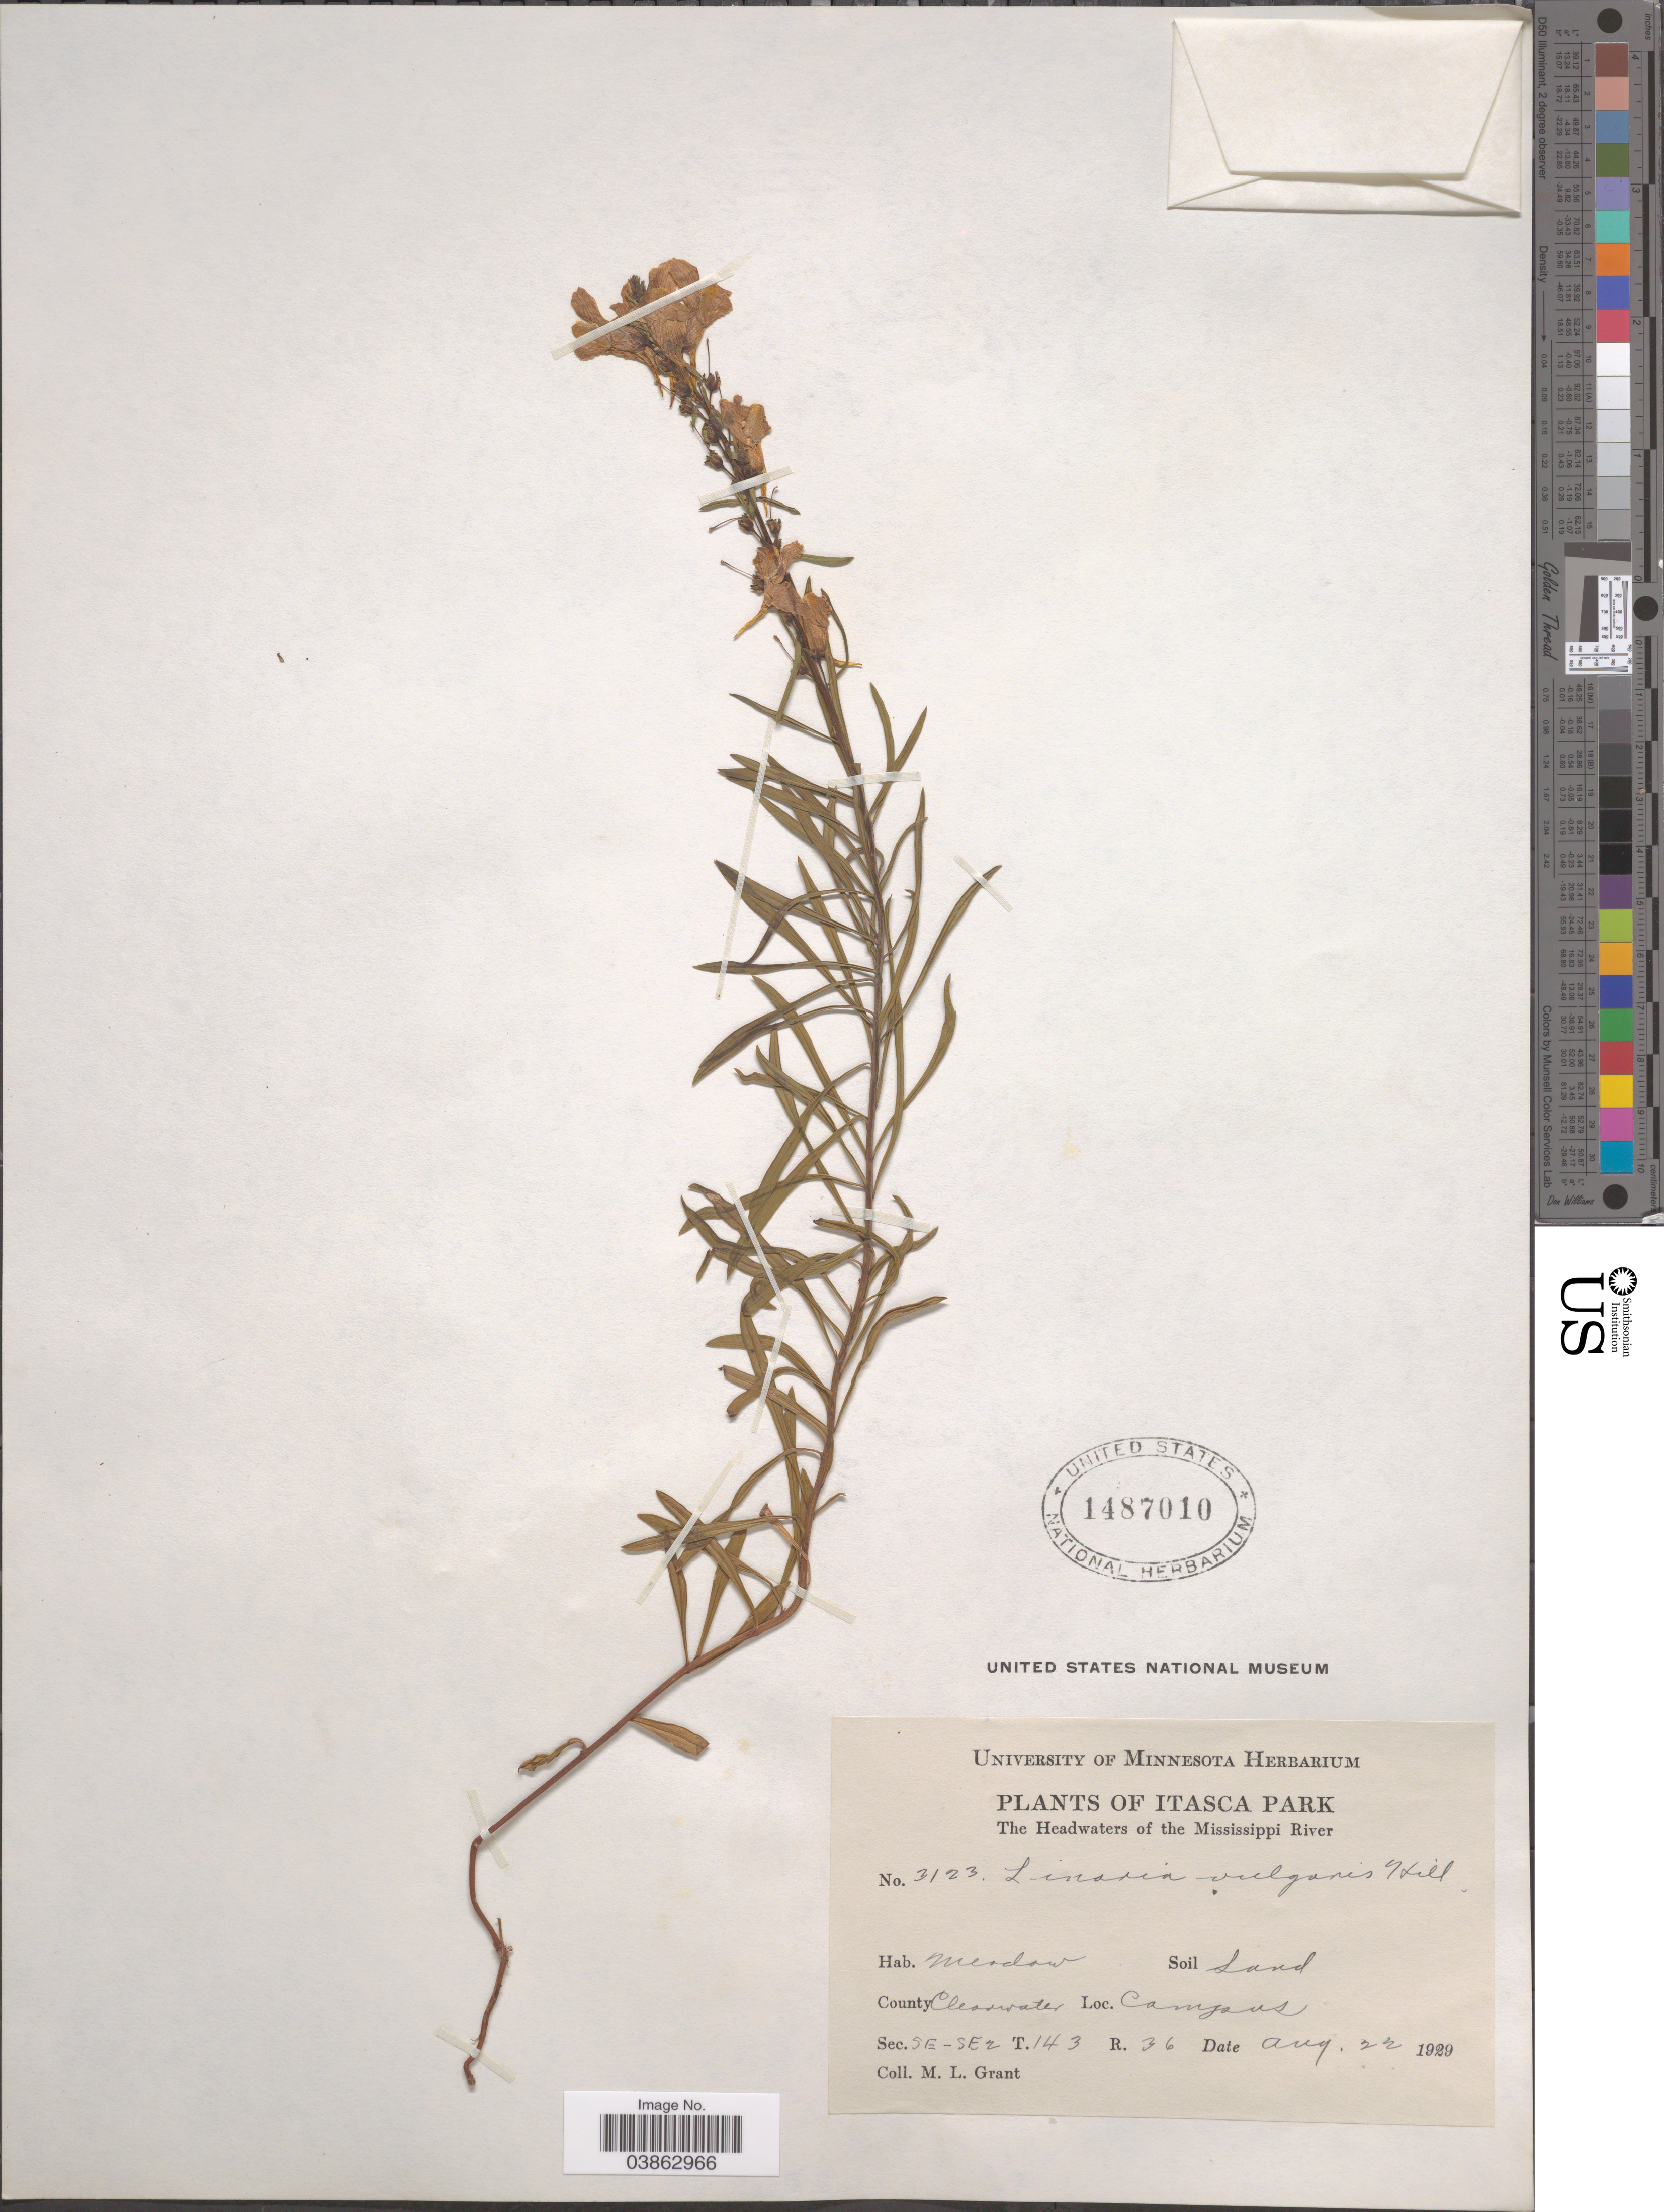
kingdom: Plantae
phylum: Tracheophyta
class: Magnoliopsida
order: Lamiales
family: Plantaginaceae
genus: Linaria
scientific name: Linaria vulgaris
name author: Mill.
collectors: M. L. Grant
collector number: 3123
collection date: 1929-08-22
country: United States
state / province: Minnesota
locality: Itasca Park. The Headwaters of the Mississippi River. County Clearwater. Campus. Sec. SE-SE2 T.143 R. 36.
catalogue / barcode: US 1487010